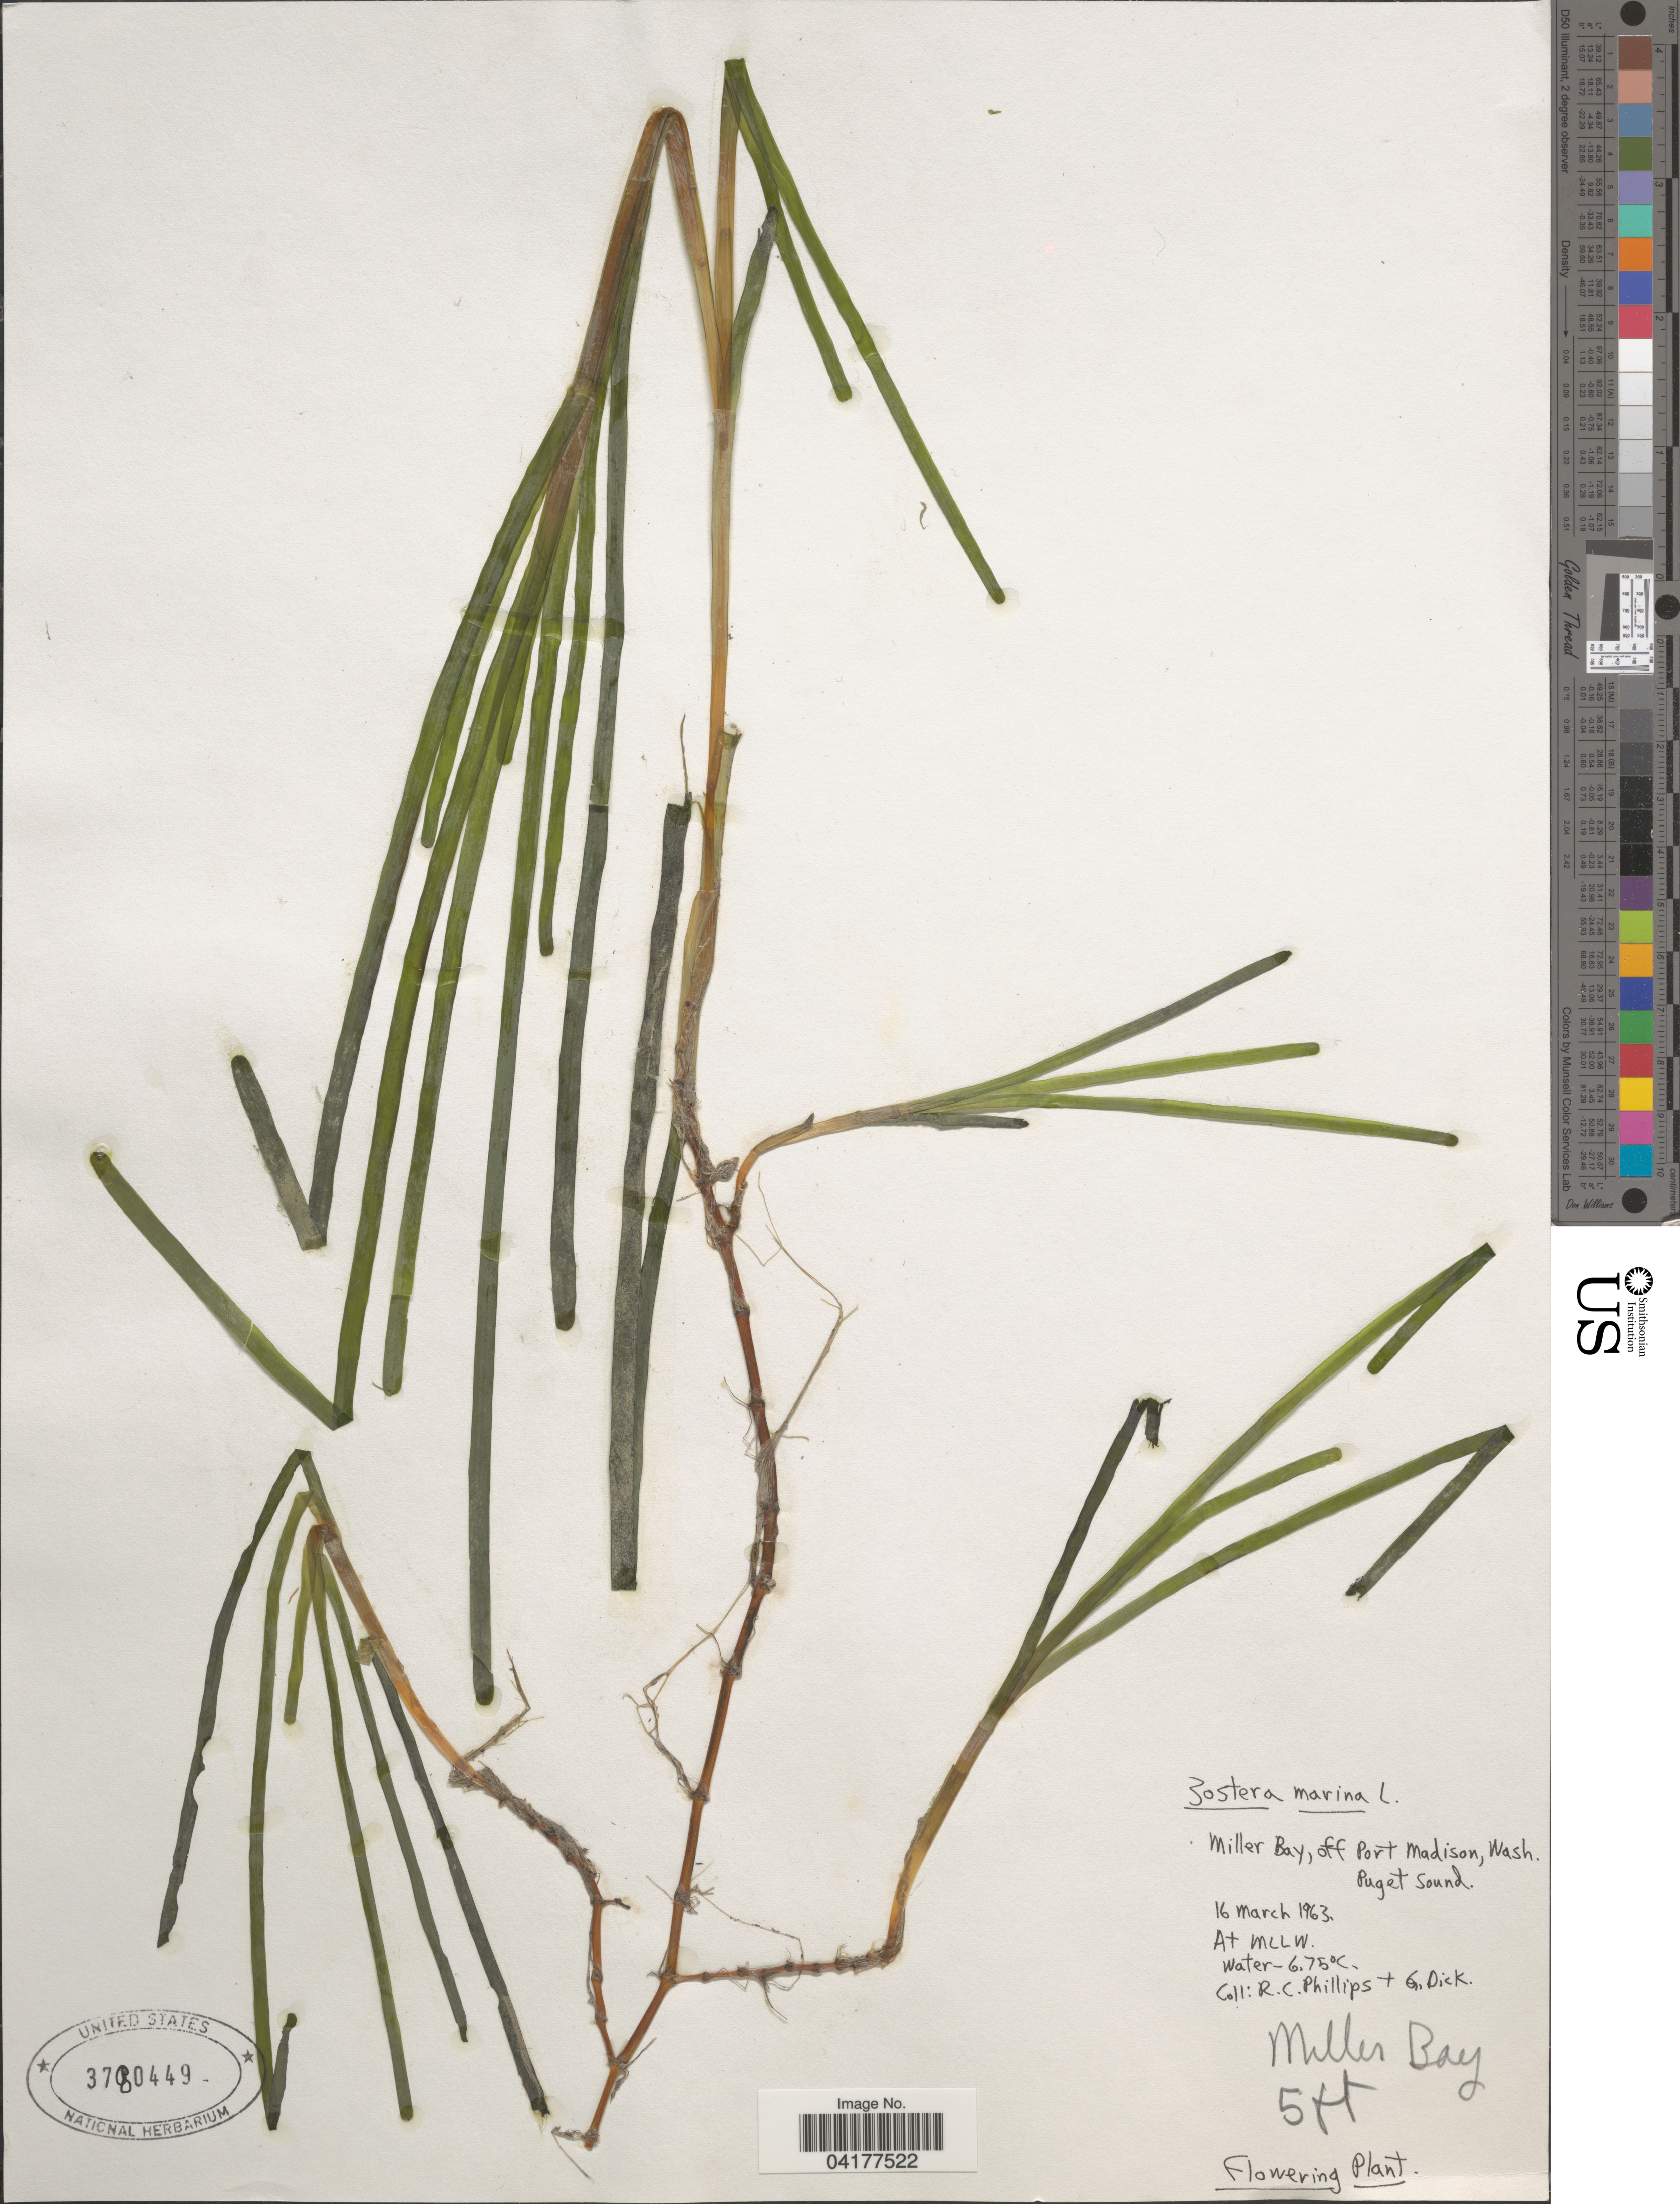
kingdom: Plantae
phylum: Tracheophyta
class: Liliopsida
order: Alismatales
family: Zosteraceae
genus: Zostera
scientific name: Zostera marina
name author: L.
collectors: R. C. Phillips & G. Dick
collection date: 1963-03-16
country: United States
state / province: Washington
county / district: King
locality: Miller Bay, off Port Madison. Puget Sound. At MLLW.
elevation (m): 2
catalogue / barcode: US 3780449